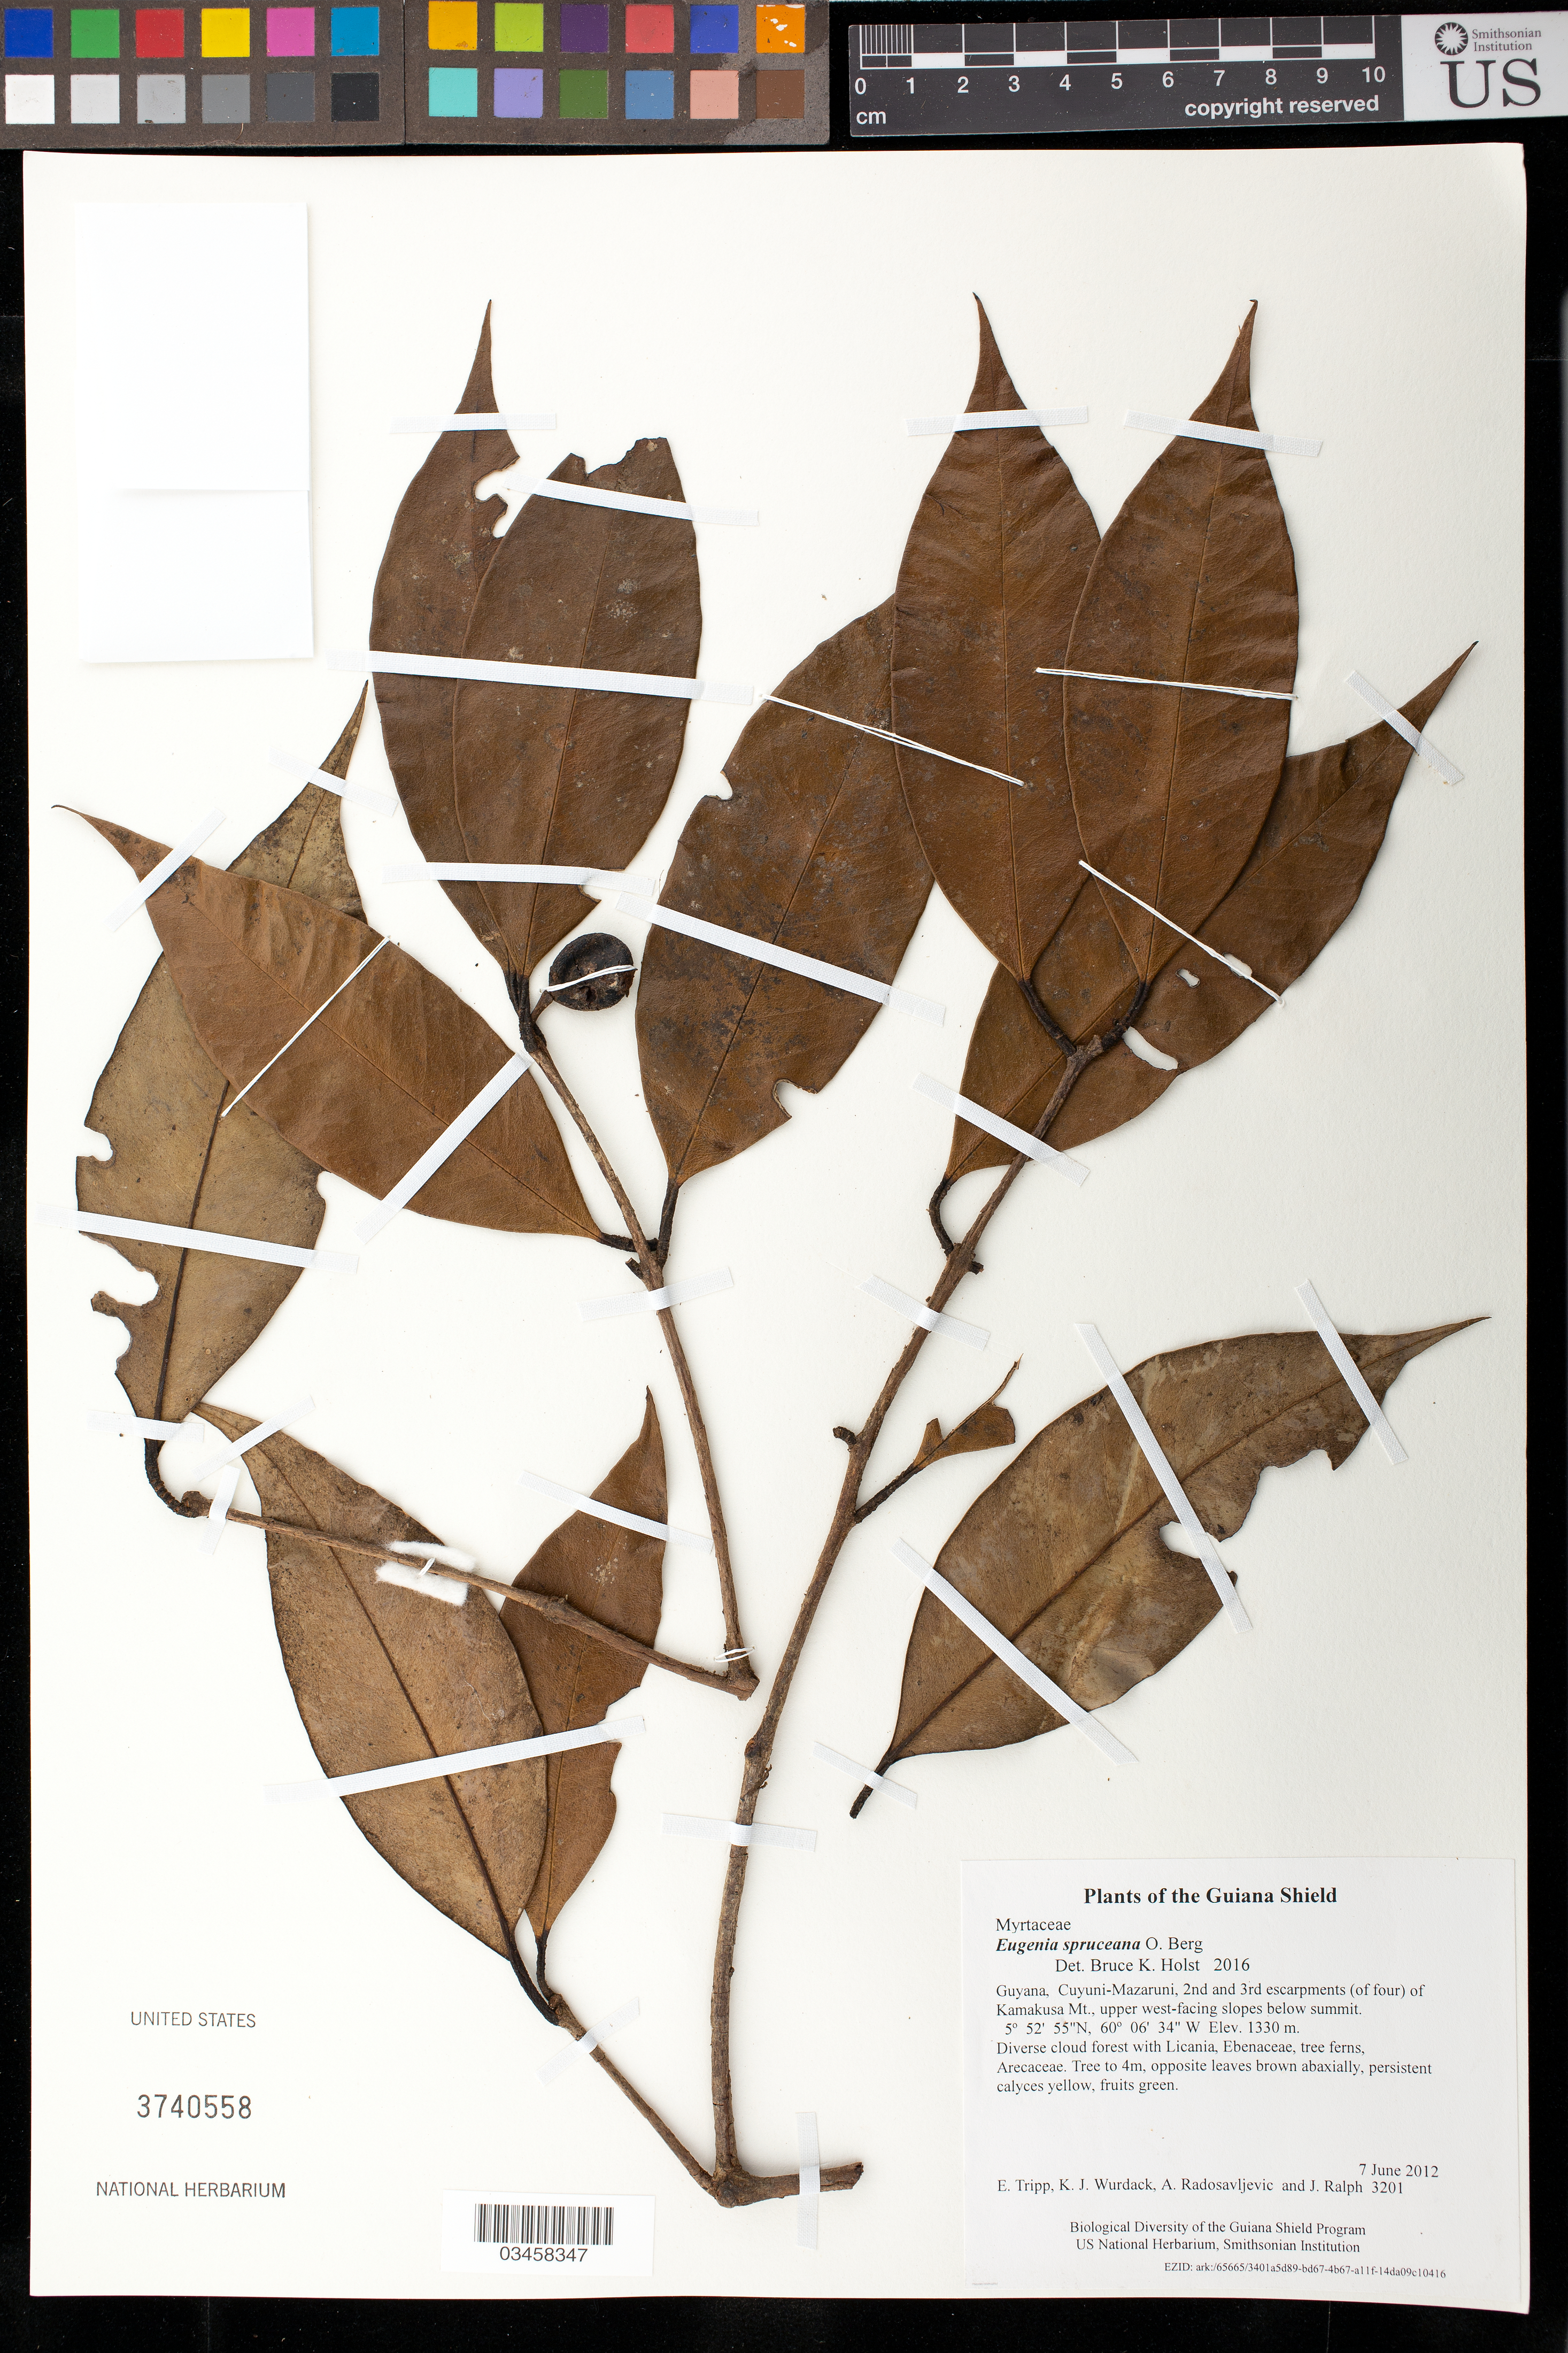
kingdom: Plantae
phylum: Tracheophyta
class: Magnoliopsida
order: Myrtales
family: Myrtaceae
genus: Eugenia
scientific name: Eugenia spruceana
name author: O. Berg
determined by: Holst, Bruce K.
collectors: E. Tripp, K. Wurdack, A. Radosavljevic & J. Ralph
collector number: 3201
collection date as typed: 7 June 2012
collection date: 2012-06-07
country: Guyana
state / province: Cuyuni-Mazaruni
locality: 2nd and 3rd escarpments (of four) of Kamakusa Mt., upper west-facing slopes below summit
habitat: Diverse cloud forest with Licania, Ebenaceae, tree ferns, Arecaceae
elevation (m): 1330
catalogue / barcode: US 3740558